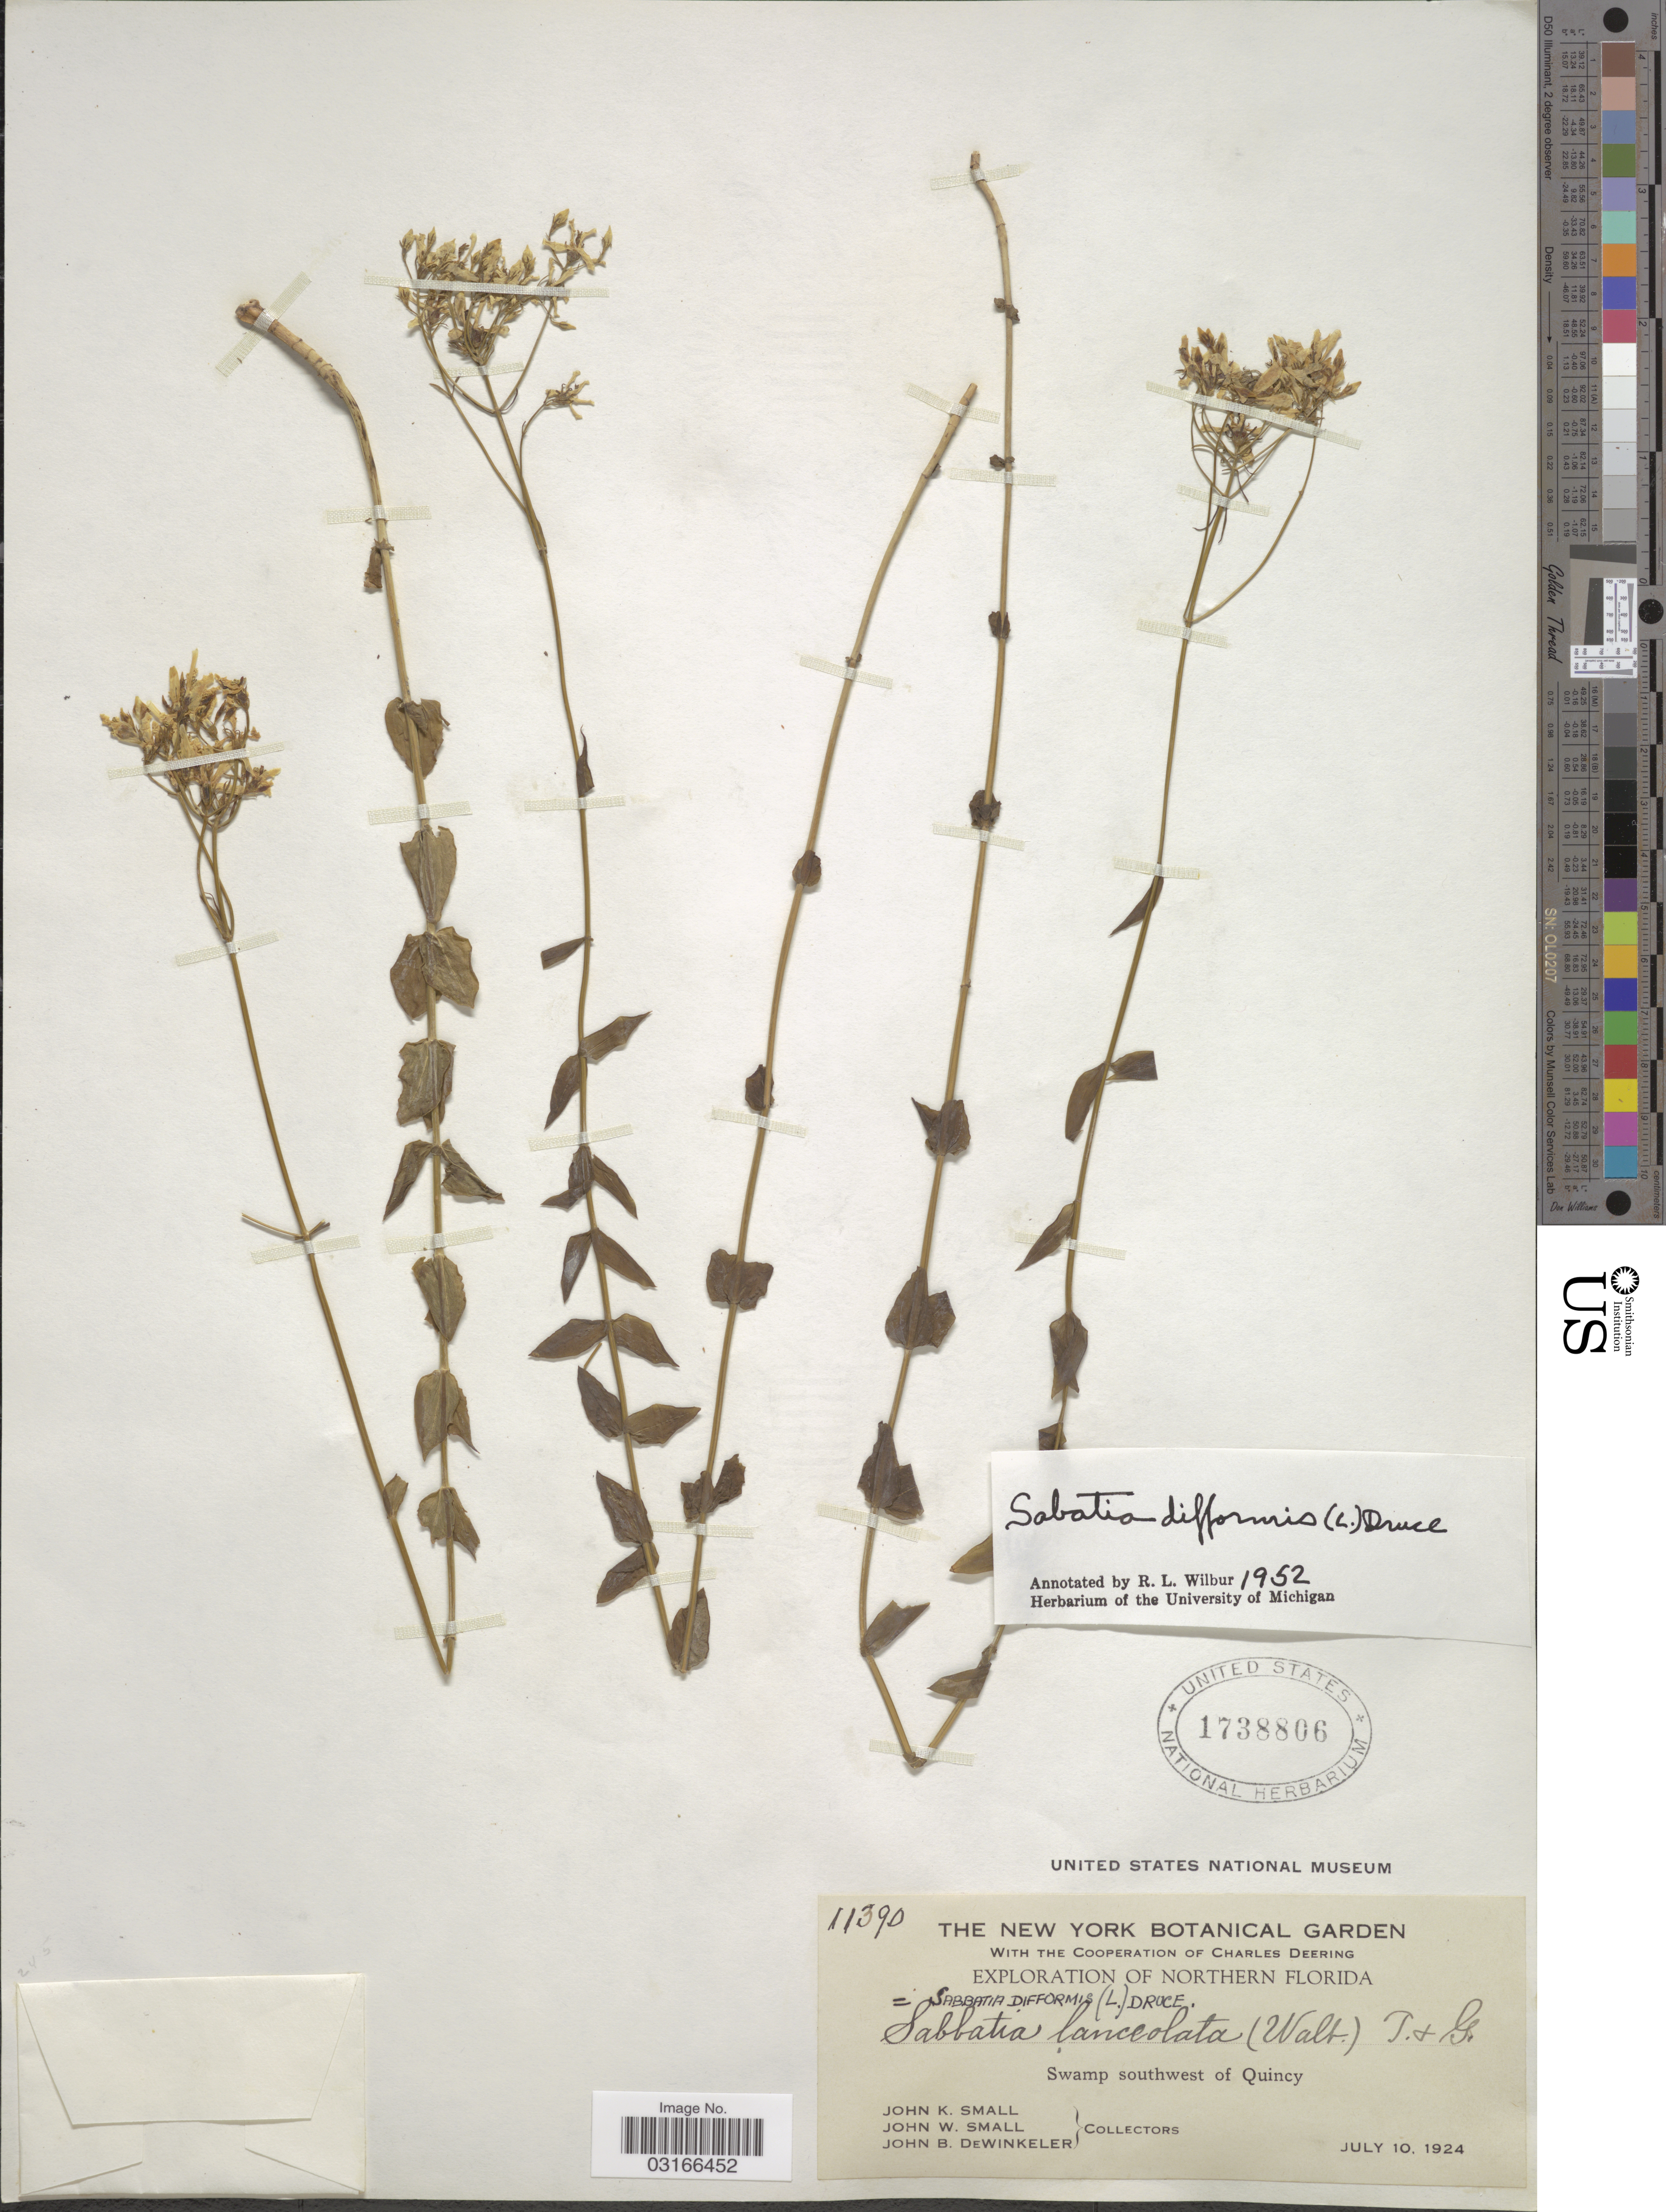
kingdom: Plantae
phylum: Tracheophyta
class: Magnoliopsida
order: Gentianales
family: Gentianaceae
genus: Sabatia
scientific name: Sabatia difformis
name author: (L.) Druce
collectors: J. K. Small, J. Small & J. B. Dewinkeler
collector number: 11390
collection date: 1924-07-10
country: United States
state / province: Florida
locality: Northern Florida. Swamp southwest of Quincy.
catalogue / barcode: US 1738806